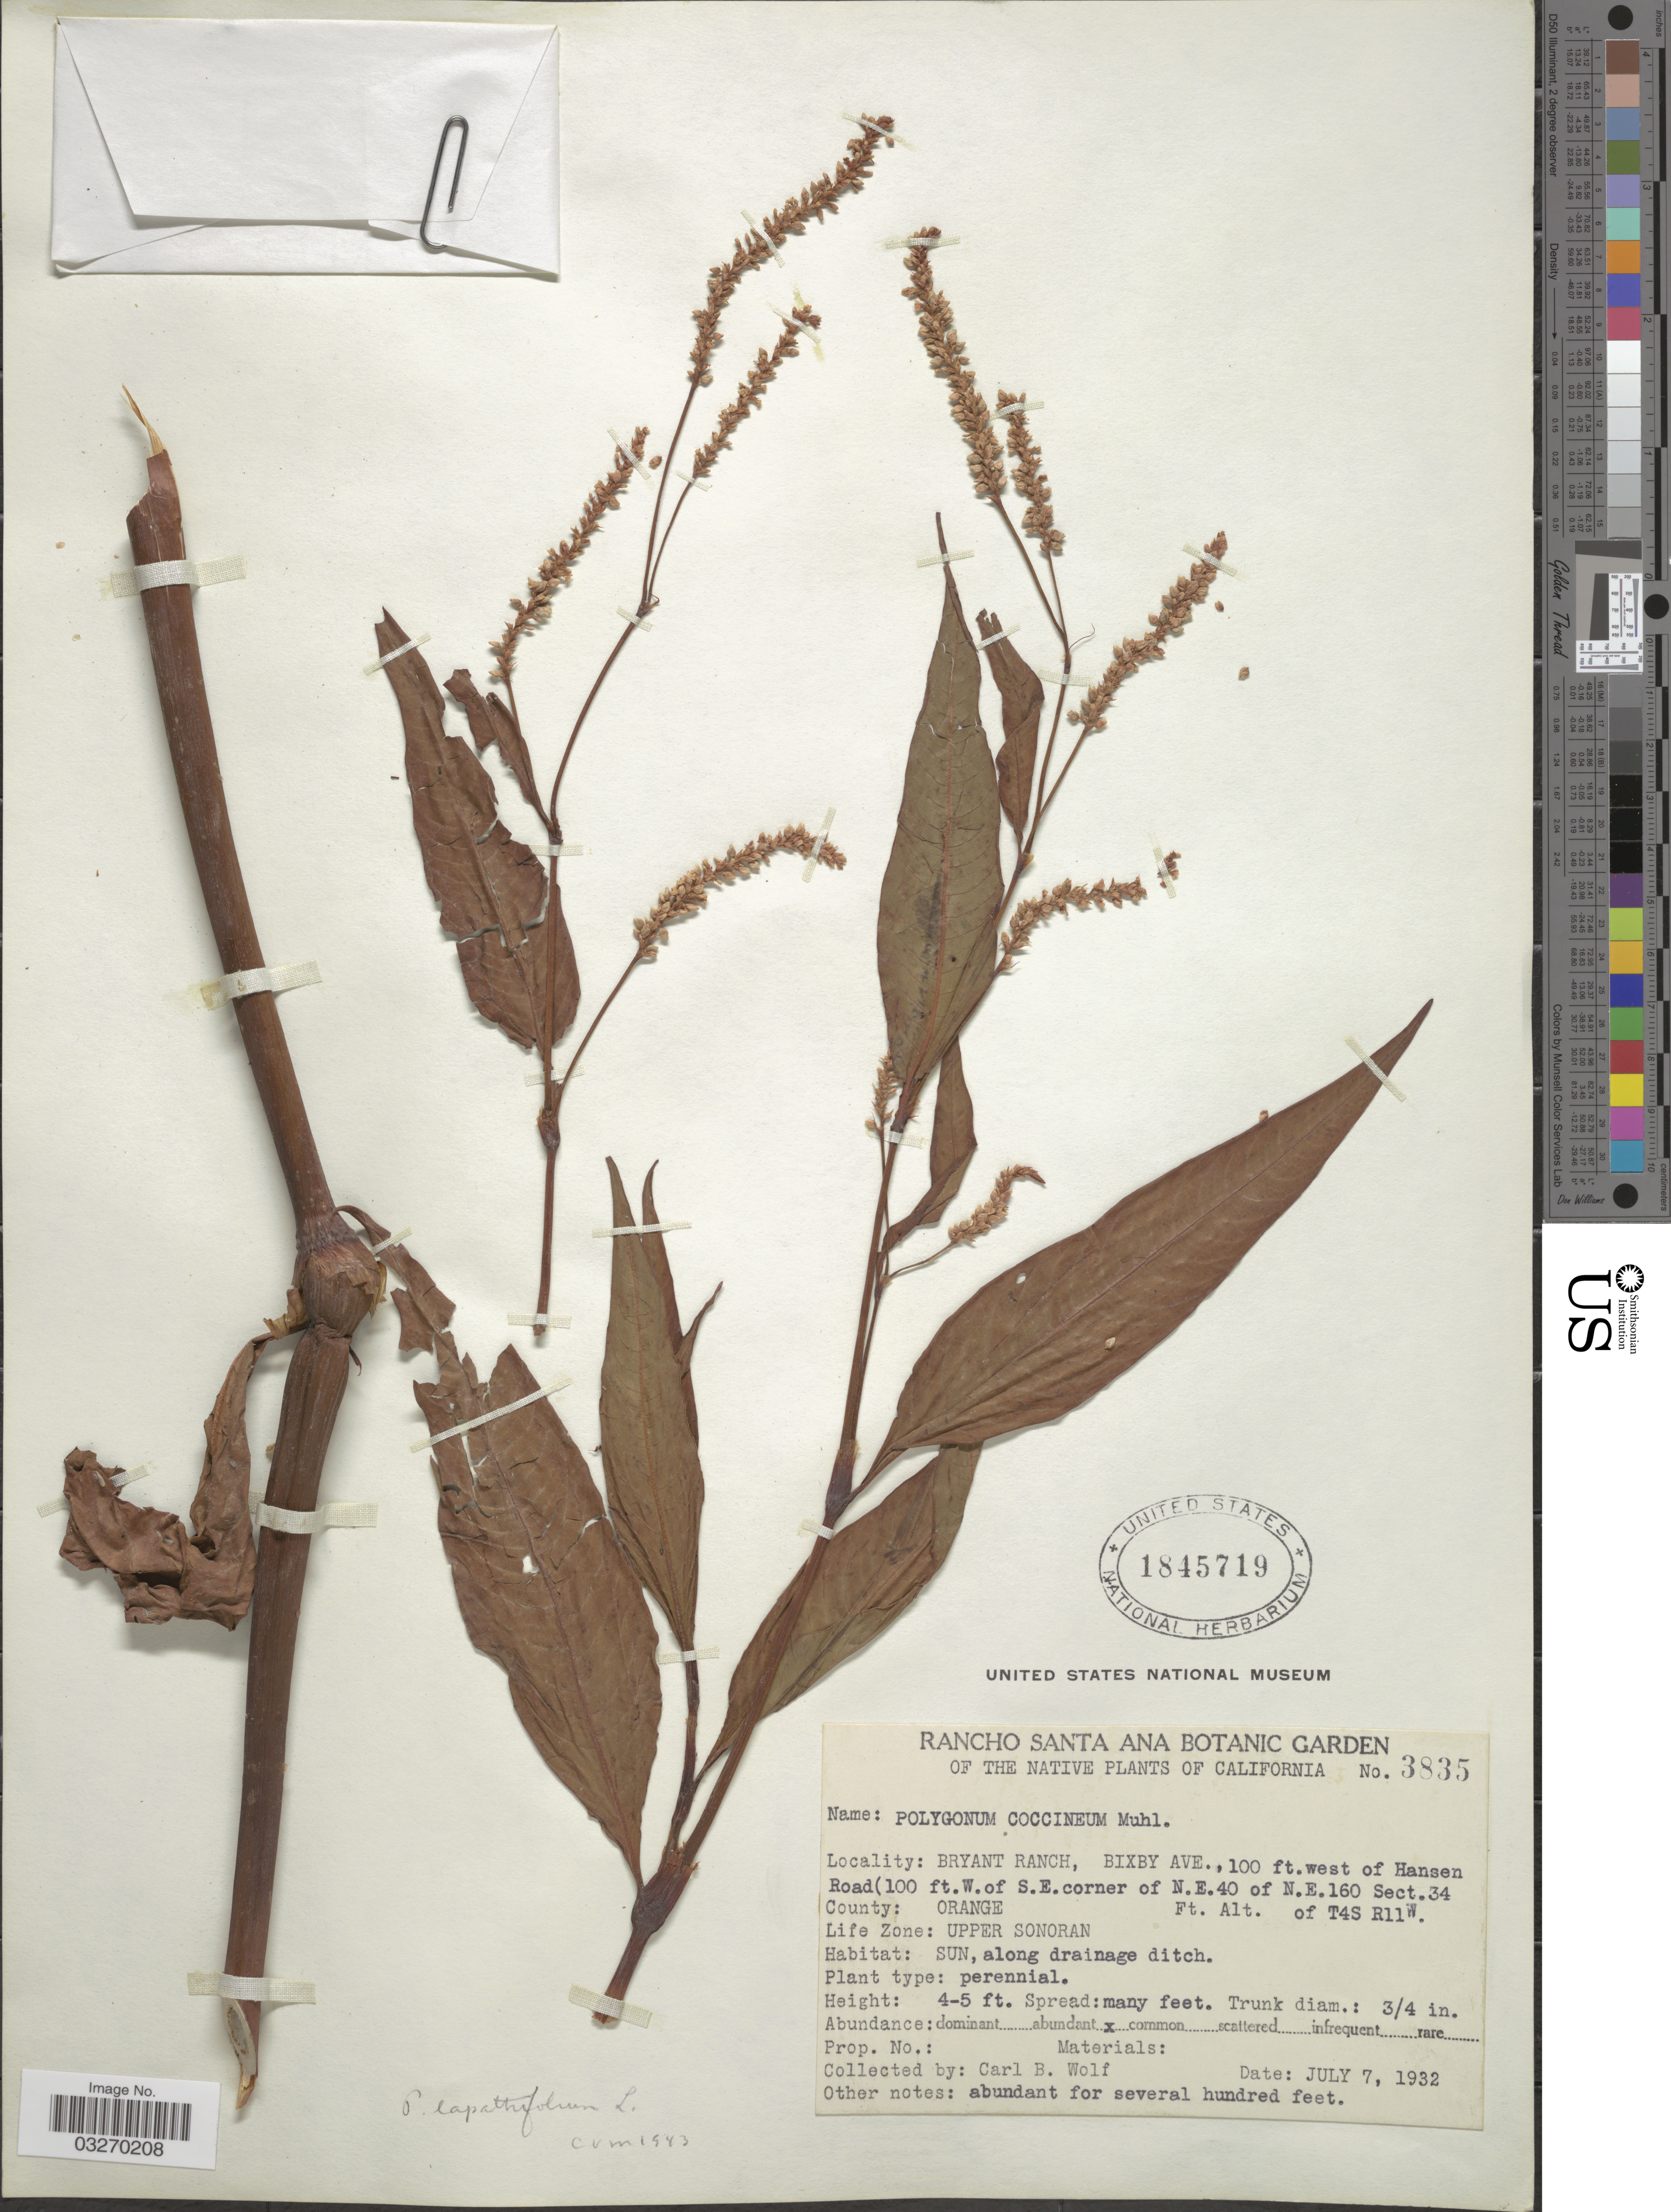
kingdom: Plantae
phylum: Tracheophyta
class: Magnoliopsida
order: Caryophyllales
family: Polygonaceae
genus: Persicaria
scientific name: Persicaria lapathifolia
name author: (L.) Delarbre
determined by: Atha, D. E.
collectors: C. B. Wolf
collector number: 3835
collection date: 1932-07-07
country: United States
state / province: California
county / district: Orange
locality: Bryant Ranch, Bixby Ave., 100 ft. west of Hansen Road (100 ft. W. of S.E.corner of N.E. of N.E. 160 Sect.34 of T4S R11W. County: Orange Life Zone: Upper Sonoran.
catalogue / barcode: US 1845719